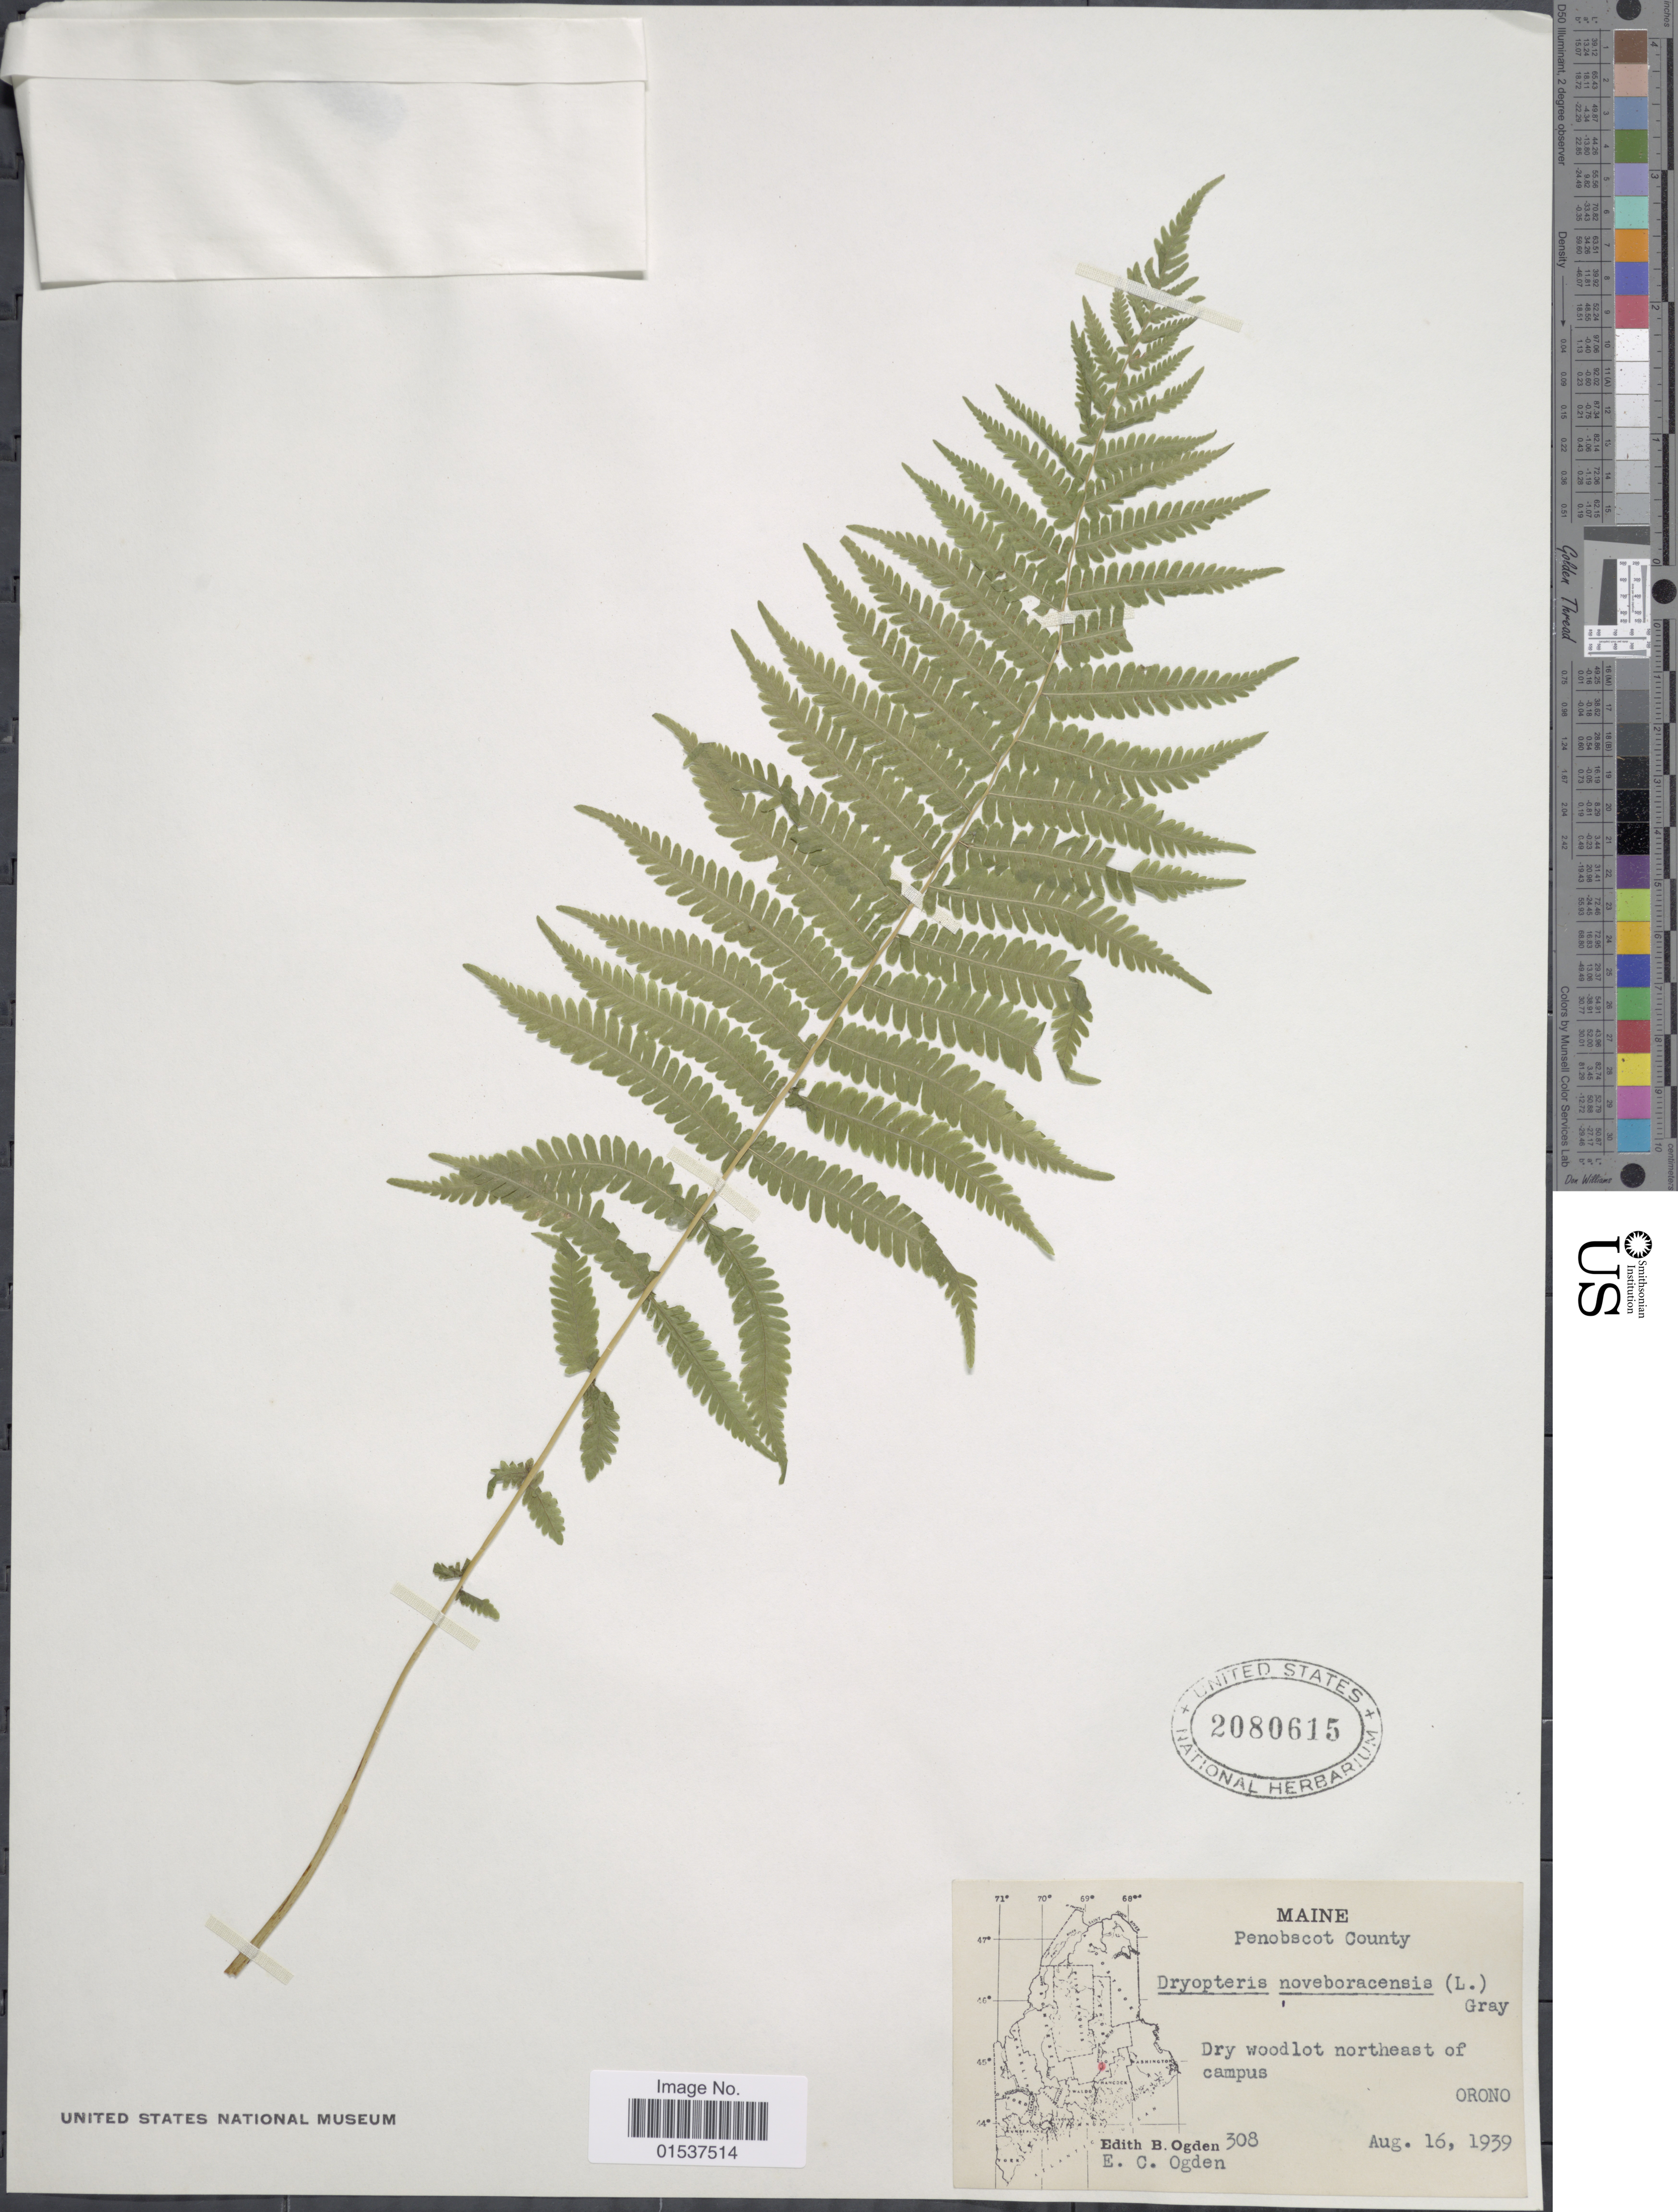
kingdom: Plantae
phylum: Tracheophyta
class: Polypodiopsida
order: Polypodiales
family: Thelypteridaceae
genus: Parathelypteris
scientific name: Parathelypteris noveboracensis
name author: (L.) Ching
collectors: E. Ogden & E. Ogden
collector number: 308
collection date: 1939-08-16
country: United States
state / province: Maine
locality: Penobscot County. Orono.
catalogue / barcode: US 2080615